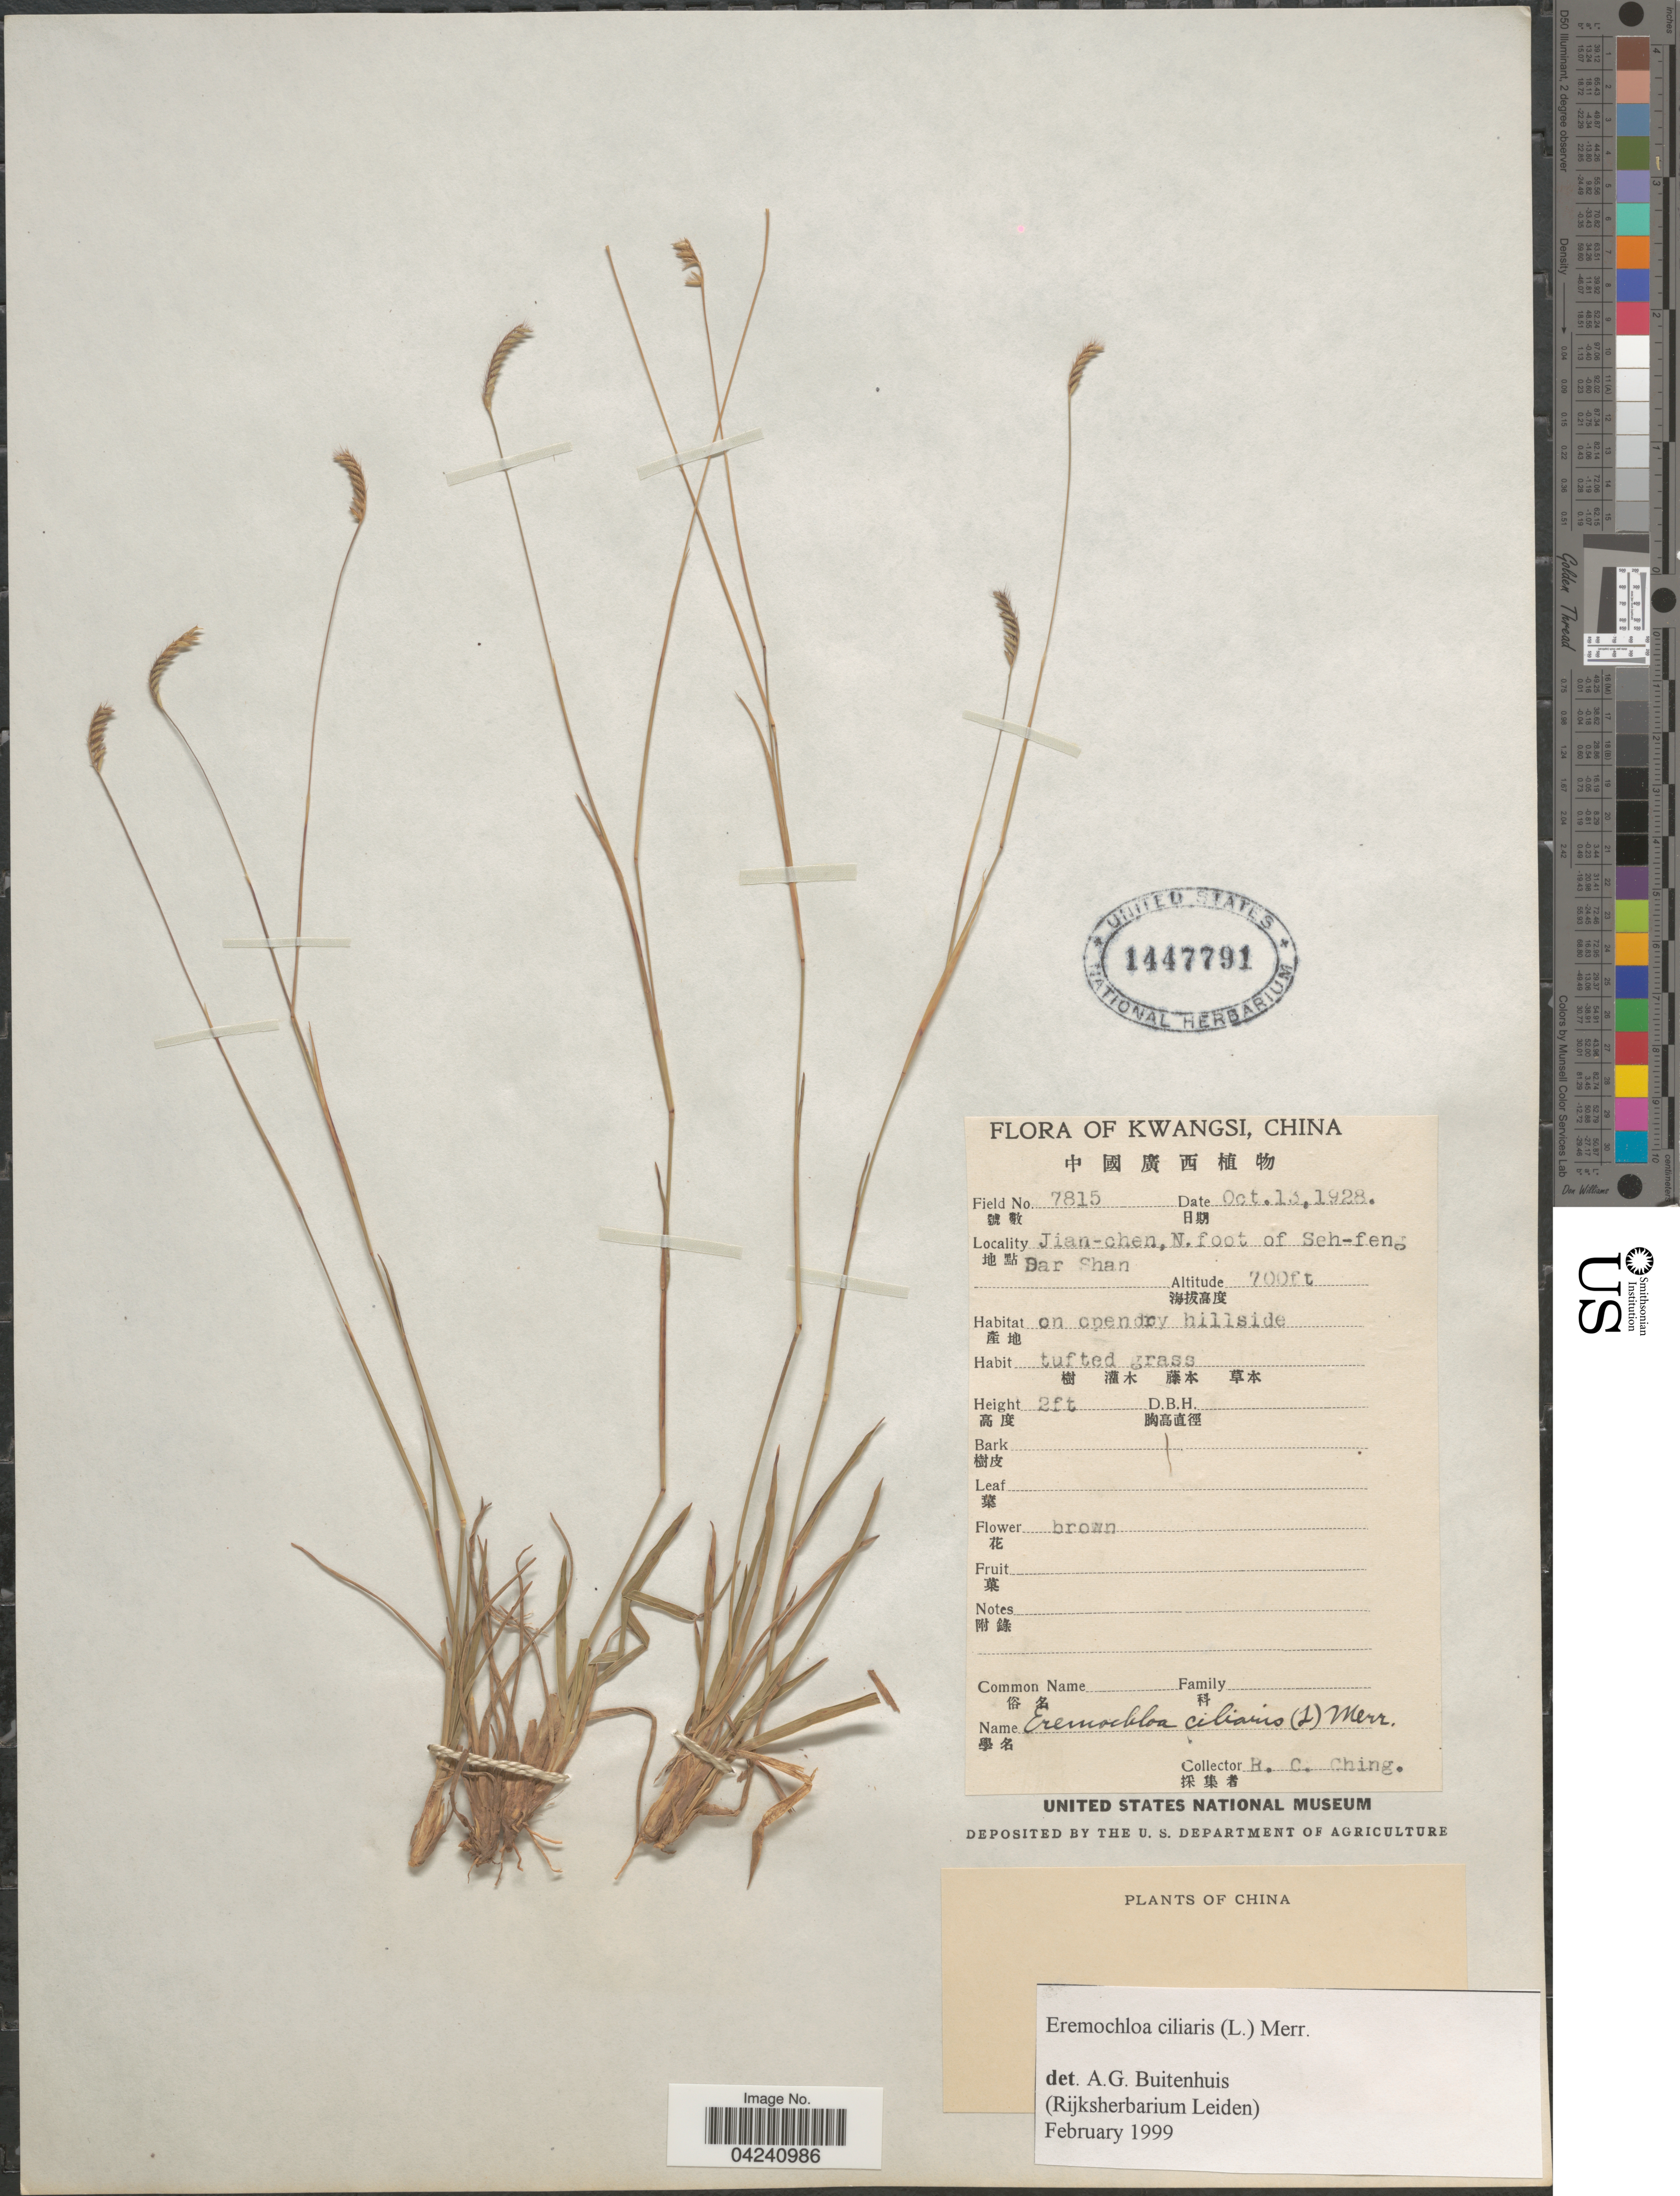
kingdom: Plantae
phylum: Tracheophyta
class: Liliopsida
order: Poales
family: Poaceae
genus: Eremochloa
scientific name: Eremochloa ciliaris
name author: (L.) Merr.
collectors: R. C. Ching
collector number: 7815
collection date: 1928-10-13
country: China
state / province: Guangxi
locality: Kwangsi. Jian-chen, N. foot of Seh-feng. Dar Shan. X.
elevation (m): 213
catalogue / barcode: US 1447791